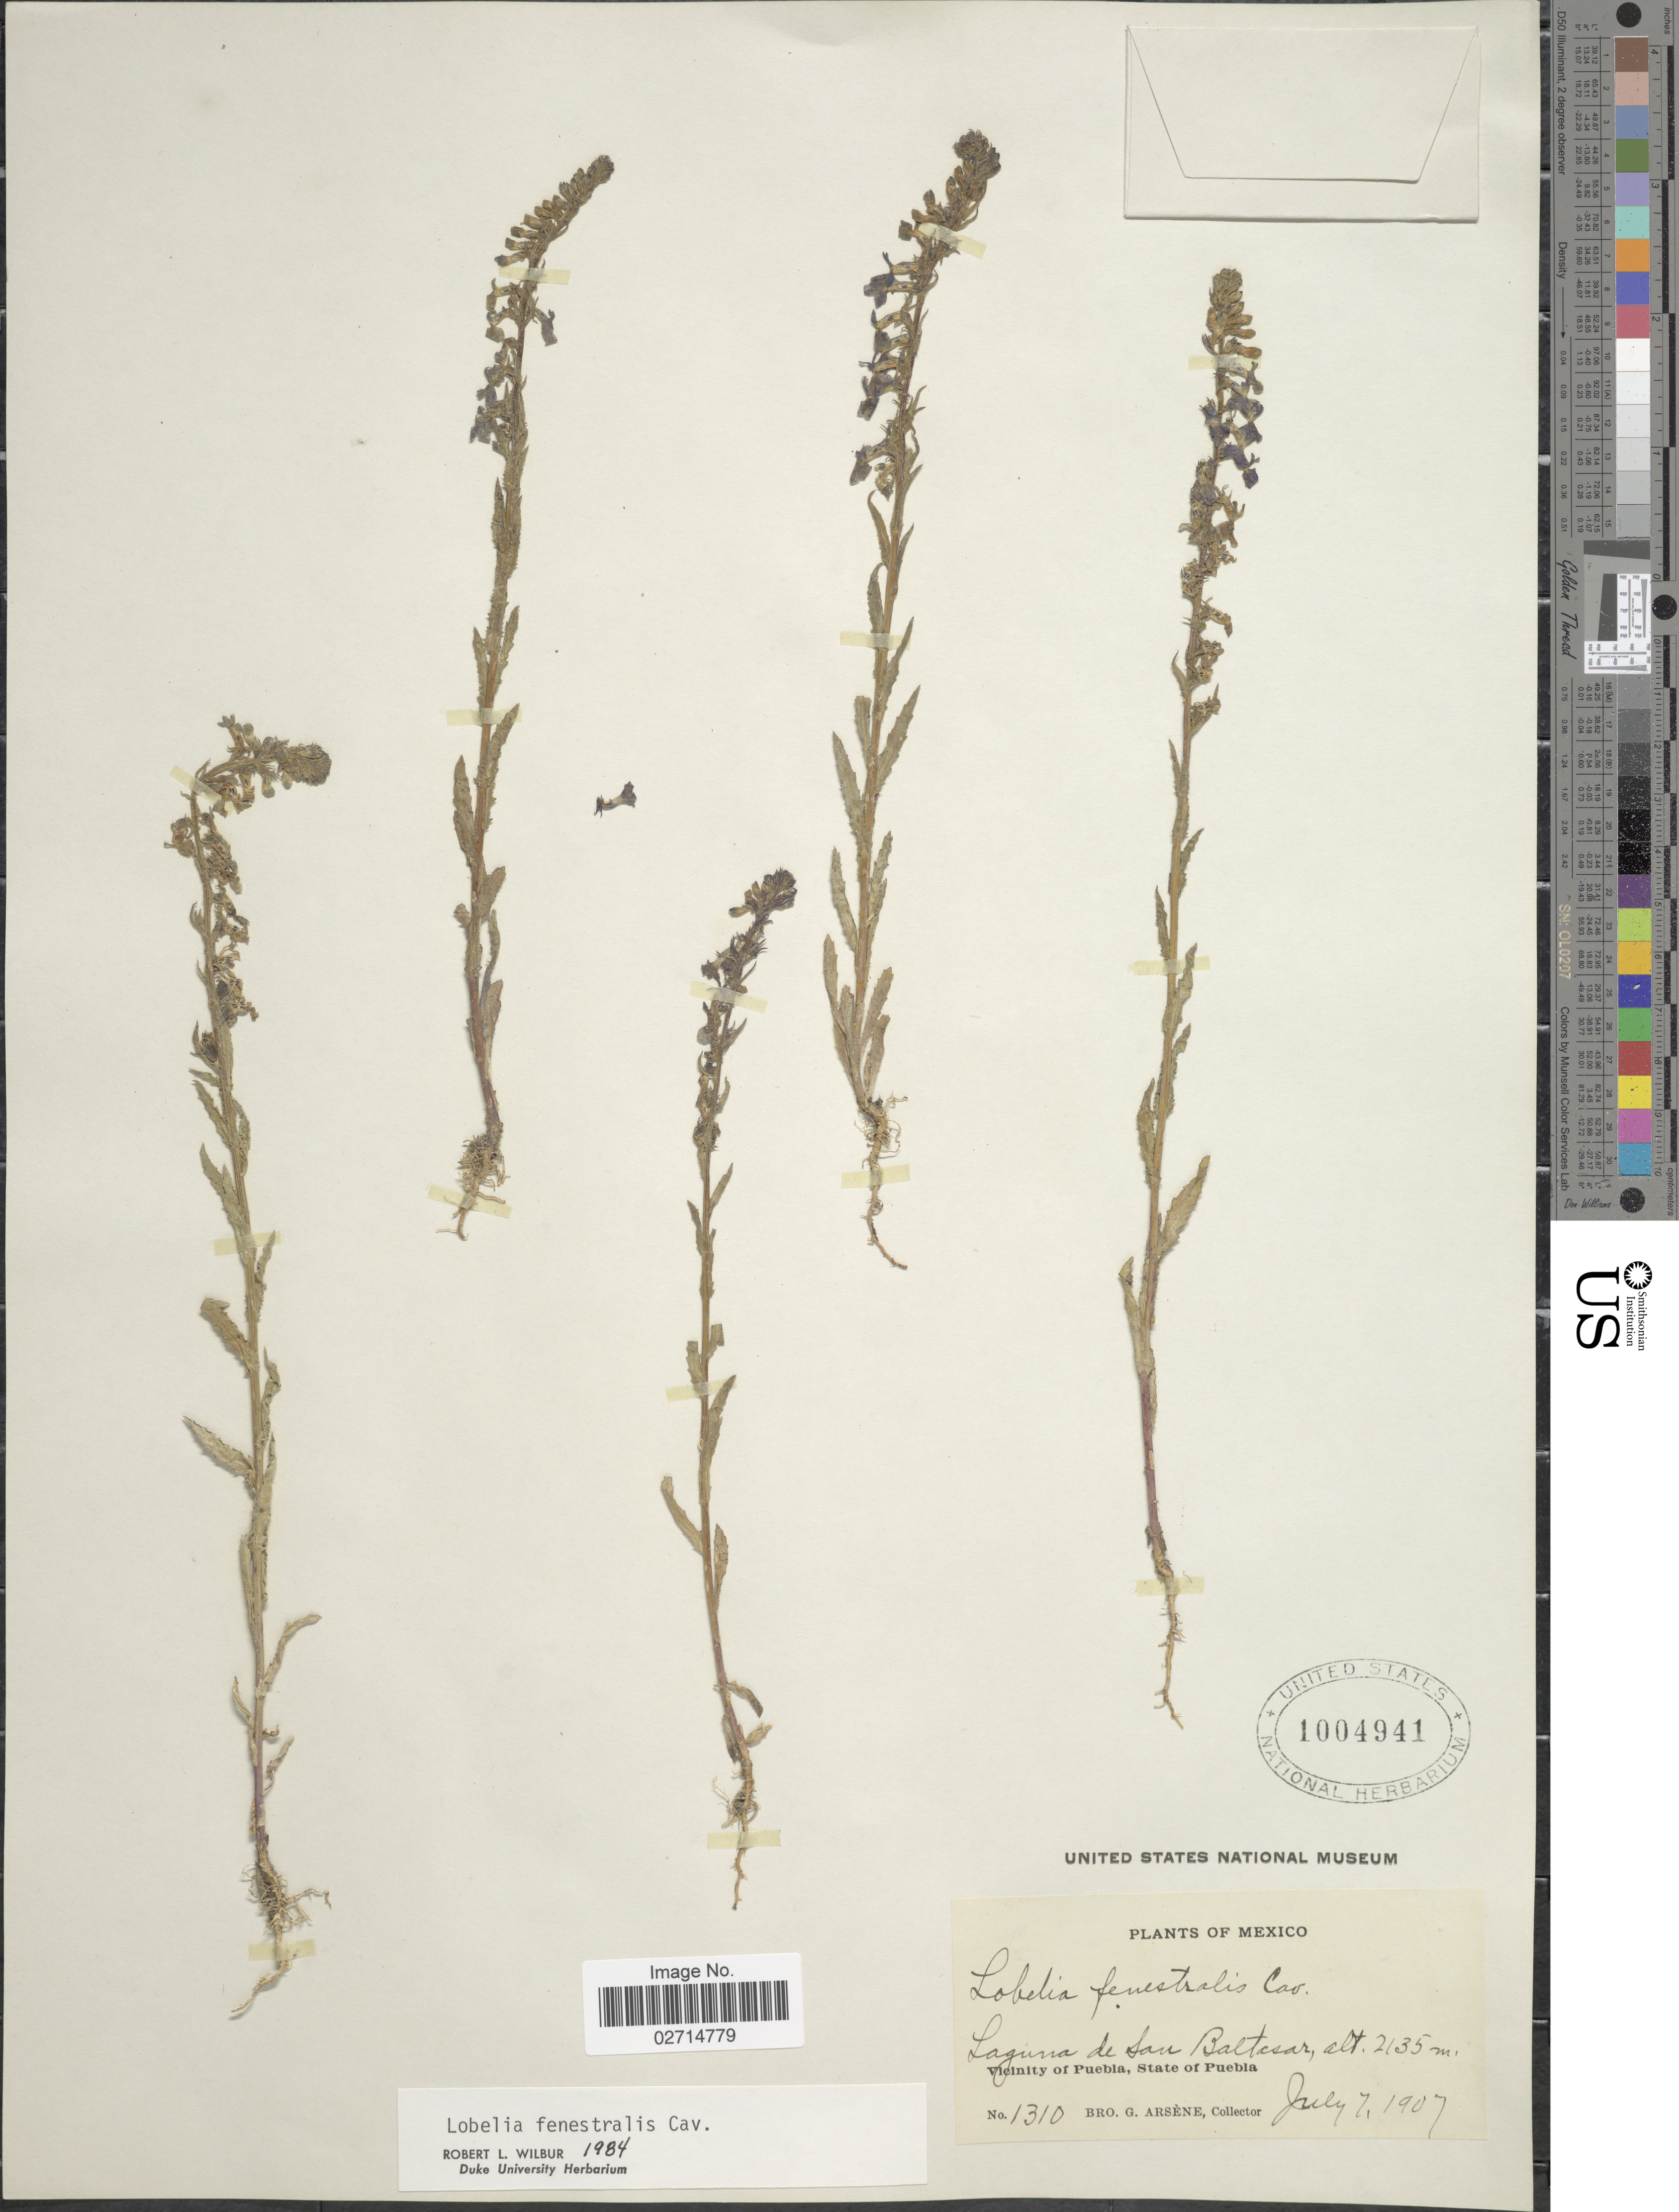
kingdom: Plantae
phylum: Tracheophyta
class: Magnoliopsida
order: Asterales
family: Campanulaceae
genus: Lobelia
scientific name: Lobelia fenestralis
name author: Cav.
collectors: Bro. G. Arsène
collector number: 1310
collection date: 1907-07-07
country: Mexico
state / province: Puebla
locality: Laguna de San Baltasar. Vicinity of Puebla.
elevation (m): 2135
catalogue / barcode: US 1004941